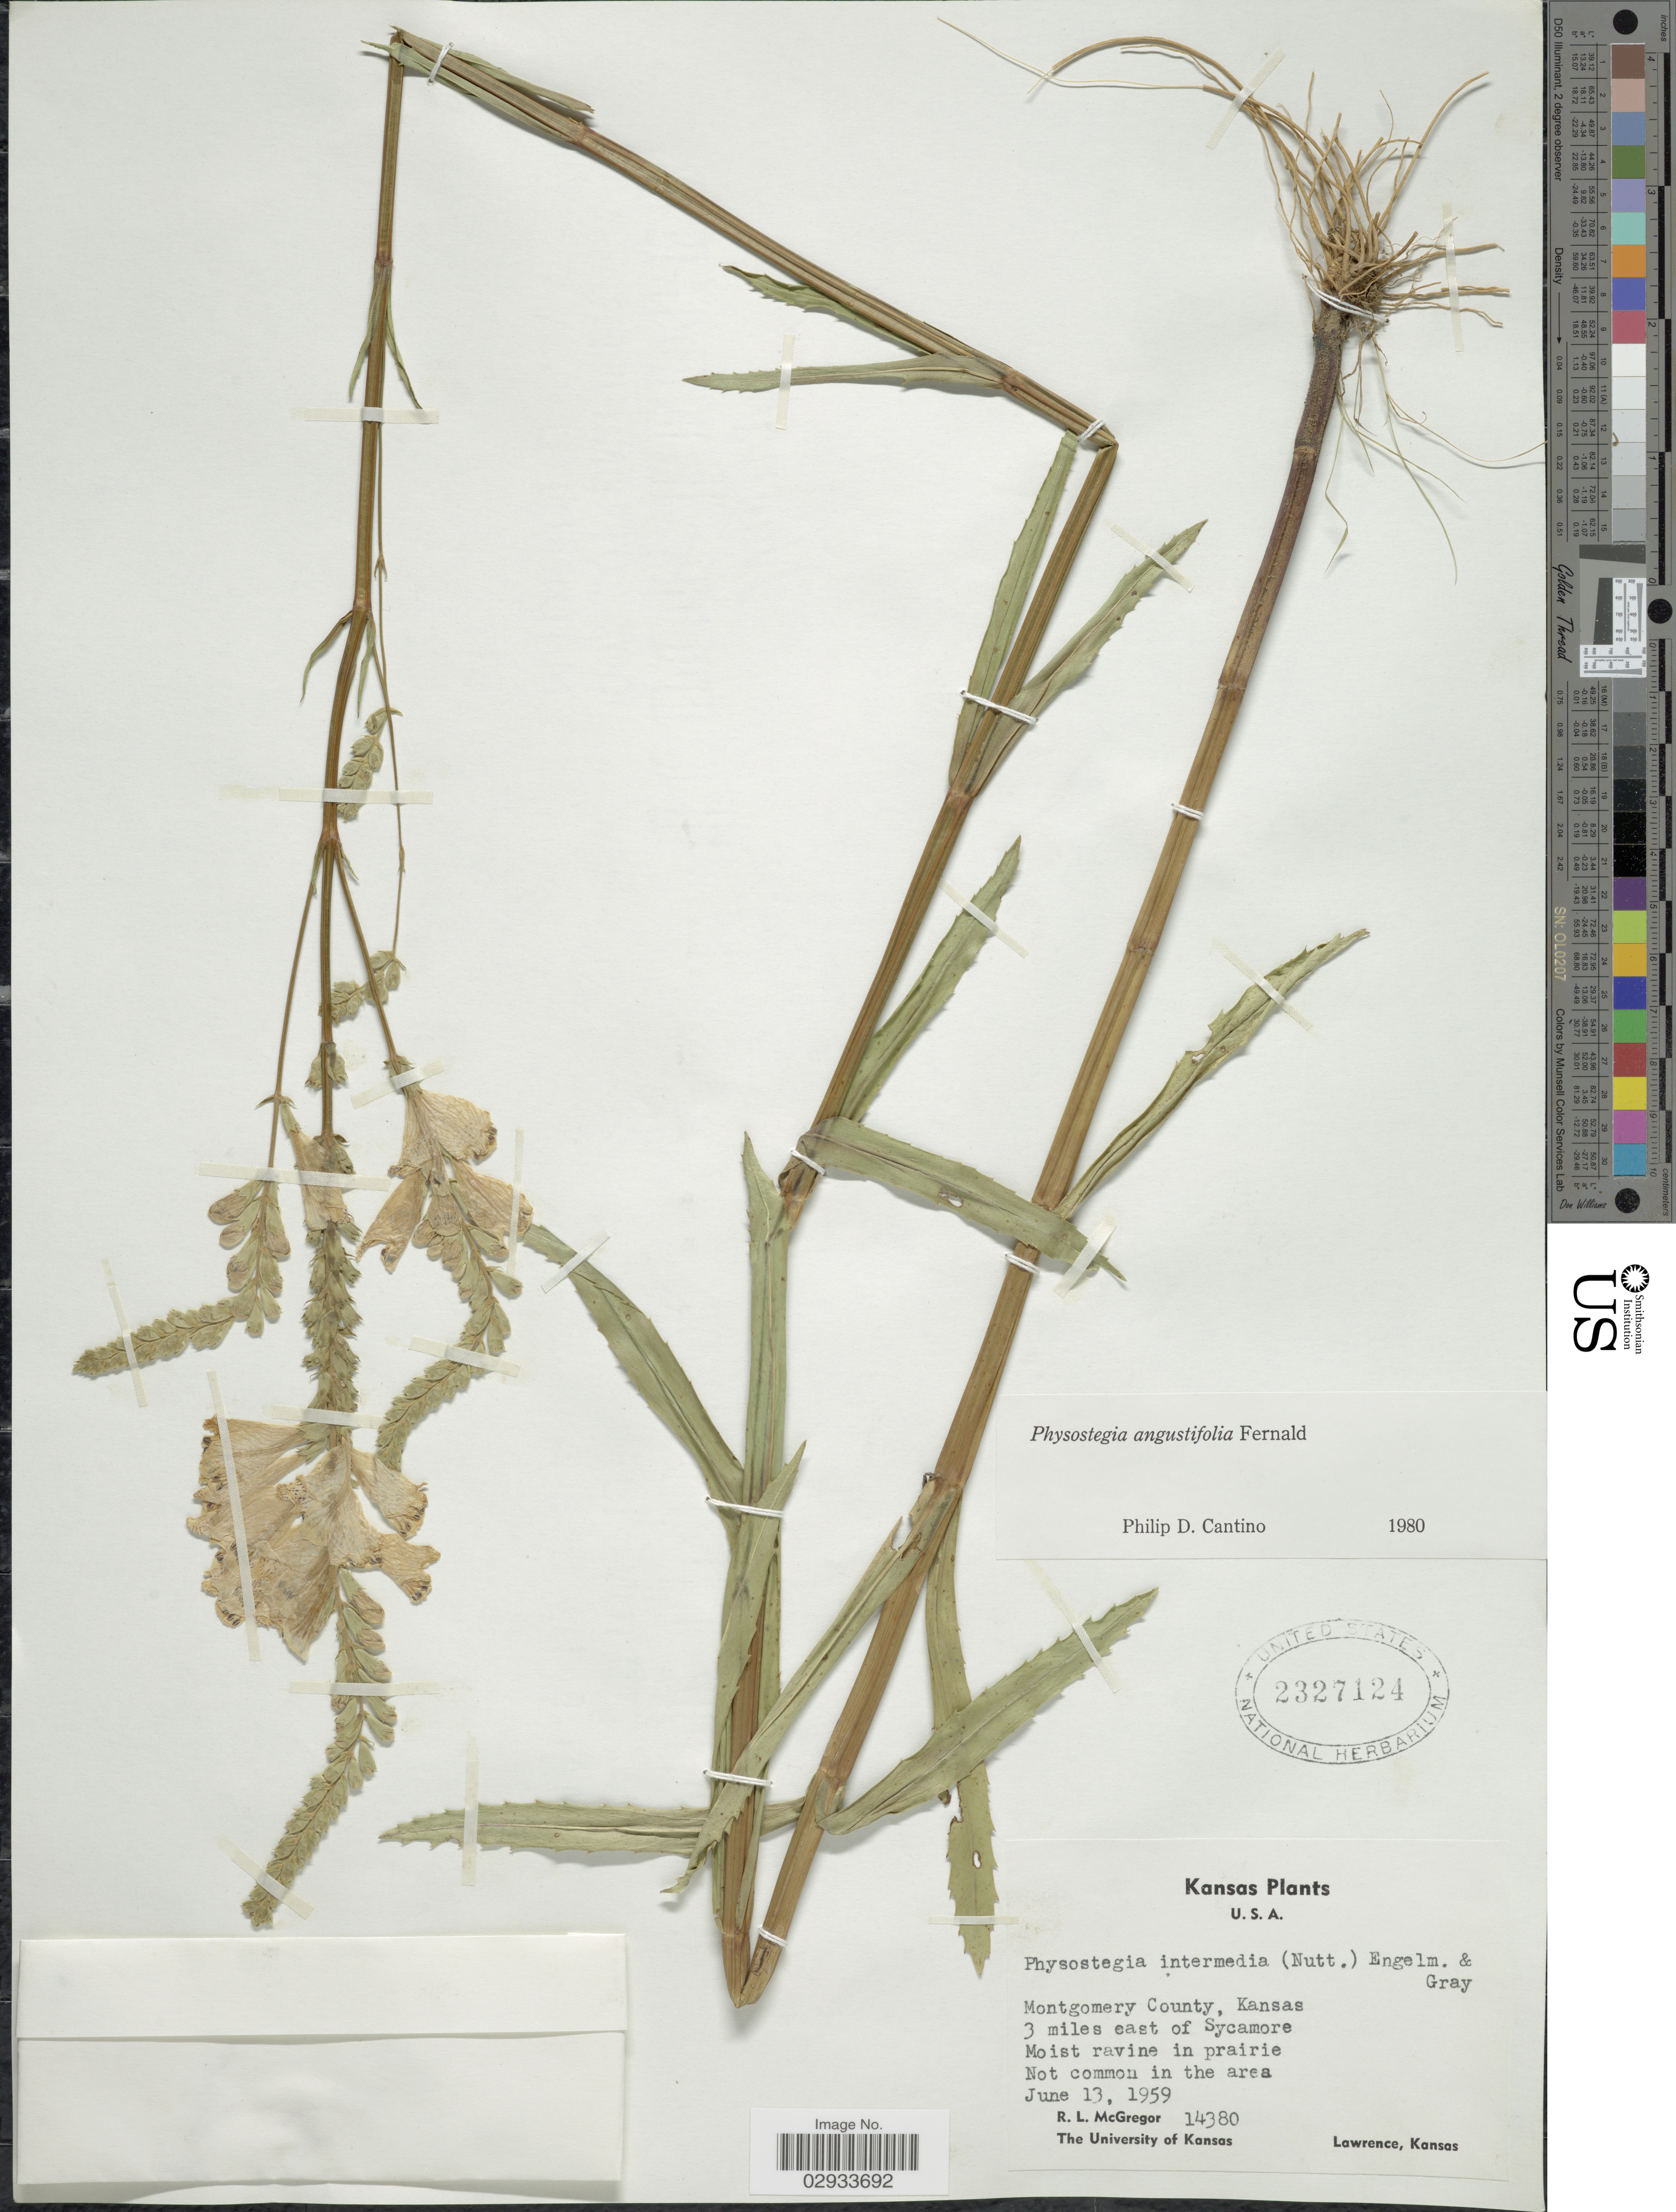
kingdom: Plantae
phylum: Tracheophyta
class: Magnoliopsida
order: Lamiales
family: Lamiaceae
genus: Physostegia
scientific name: Physostegia angustifolia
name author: Fernald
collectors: R. McGregor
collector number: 14380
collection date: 1959-06-13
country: United States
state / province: Kansas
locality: Montgomery County, Kansas, 3 miles east of Sycamore.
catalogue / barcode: US 2327124